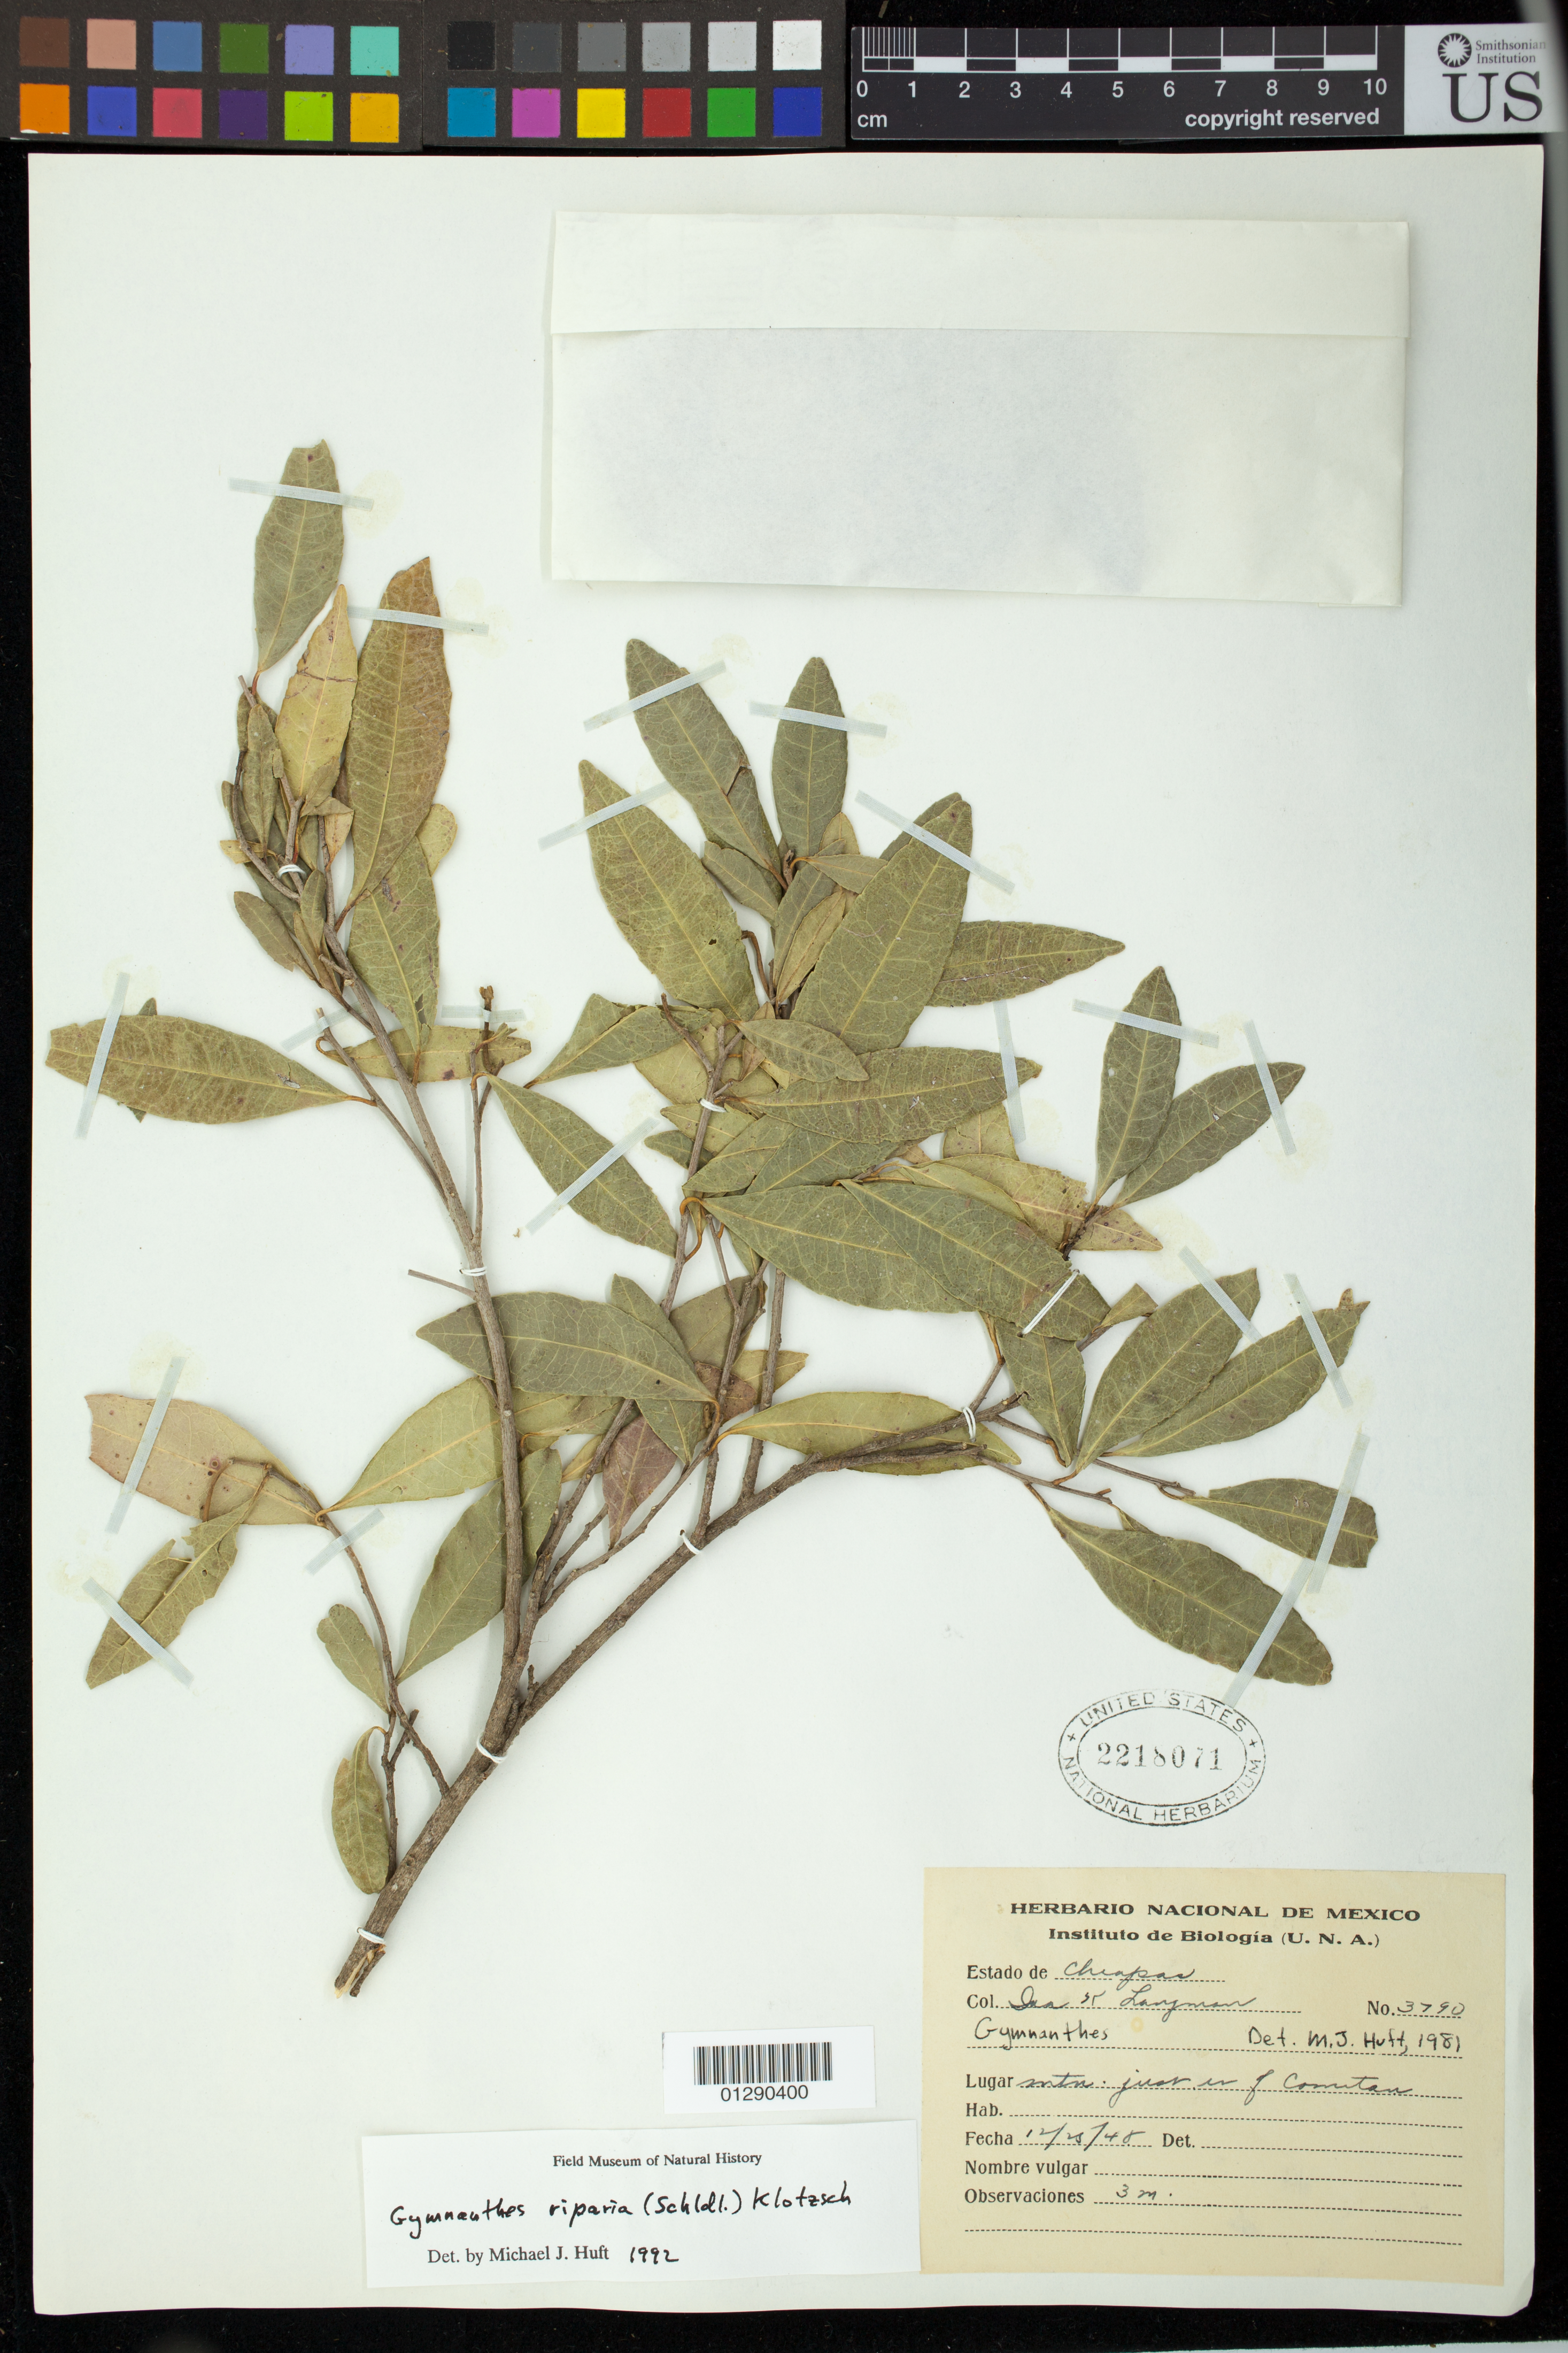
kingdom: Plantae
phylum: Tracheophyta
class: Magnoliopsida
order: Malpighiales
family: Euphorbiaceae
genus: Gymnanthes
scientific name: Gymnanthes lucida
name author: Sw.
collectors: I. Langman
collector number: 3790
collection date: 1948-12-25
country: Mexico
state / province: Chiapas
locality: just w of Comitan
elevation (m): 3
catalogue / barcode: US 218071